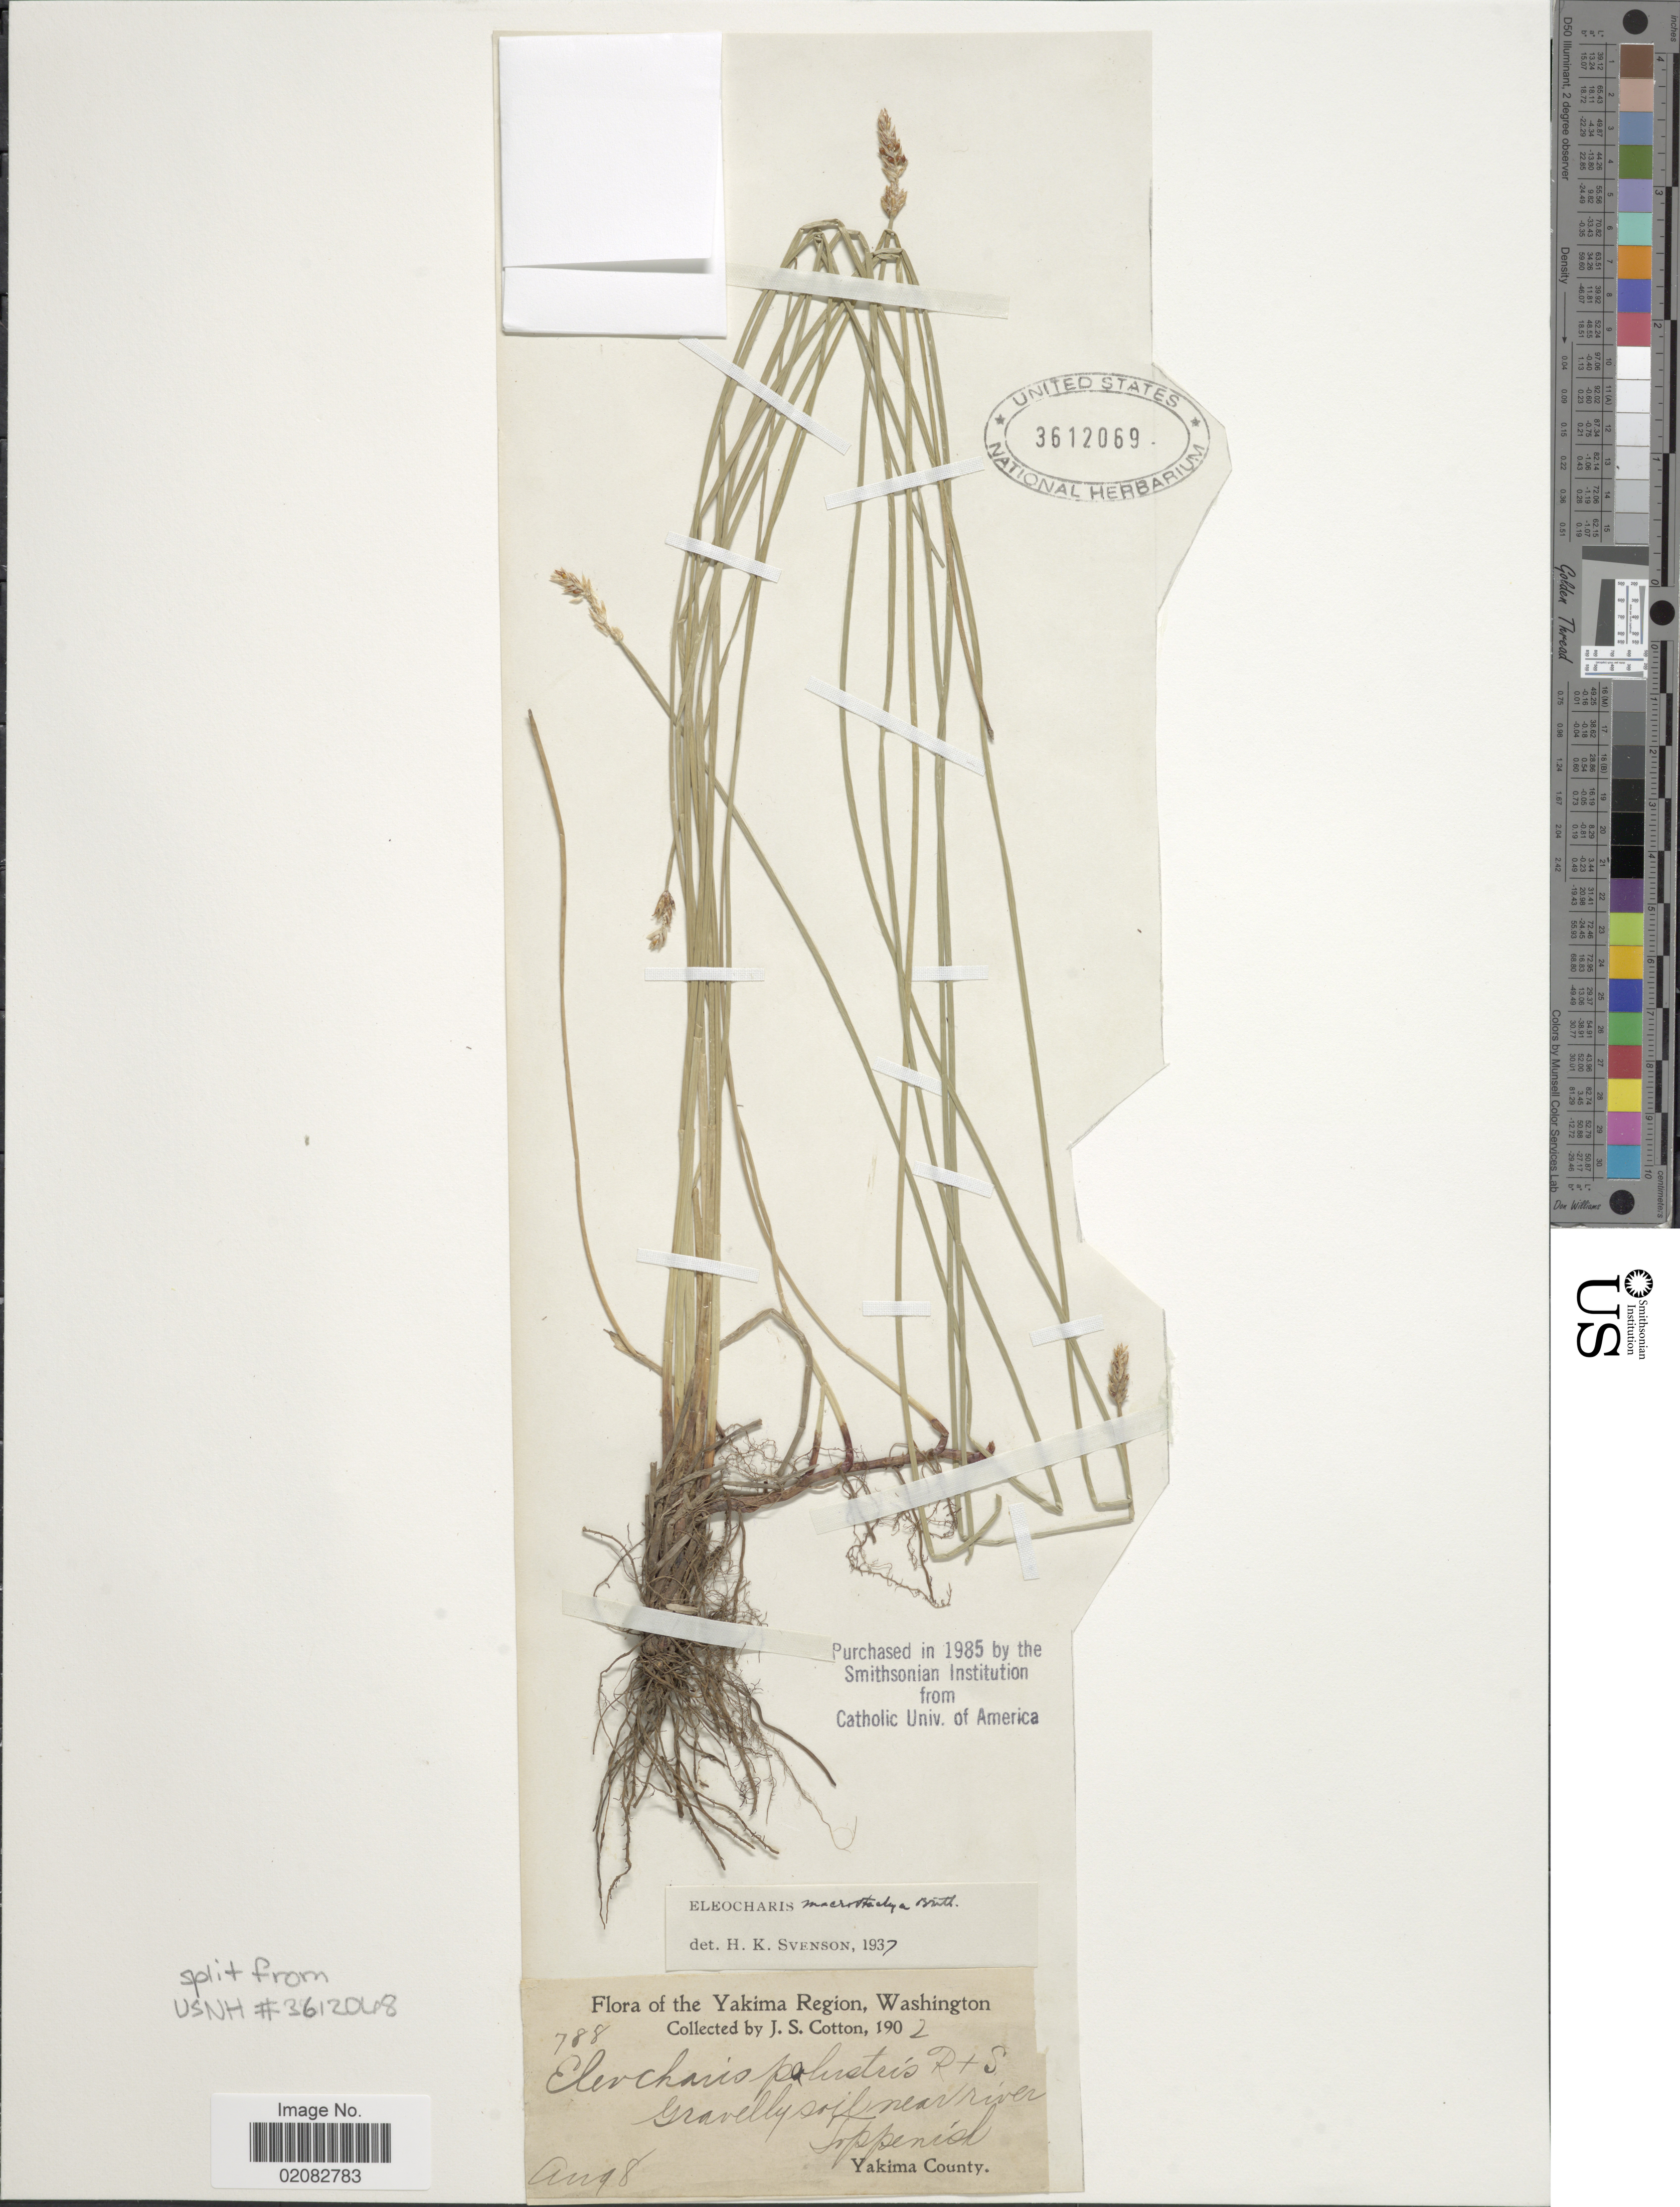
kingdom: Plantae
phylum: Tracheophyta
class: Liliopsida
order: Poales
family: Cyperaceae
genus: Eleocharis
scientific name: Eleocharis macrostachya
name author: Britton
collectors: J. S. Cotton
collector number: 788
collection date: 1902-08-08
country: United States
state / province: Washington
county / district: Yakima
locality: Yakima Region. Near river Toppenish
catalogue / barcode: US 3612069